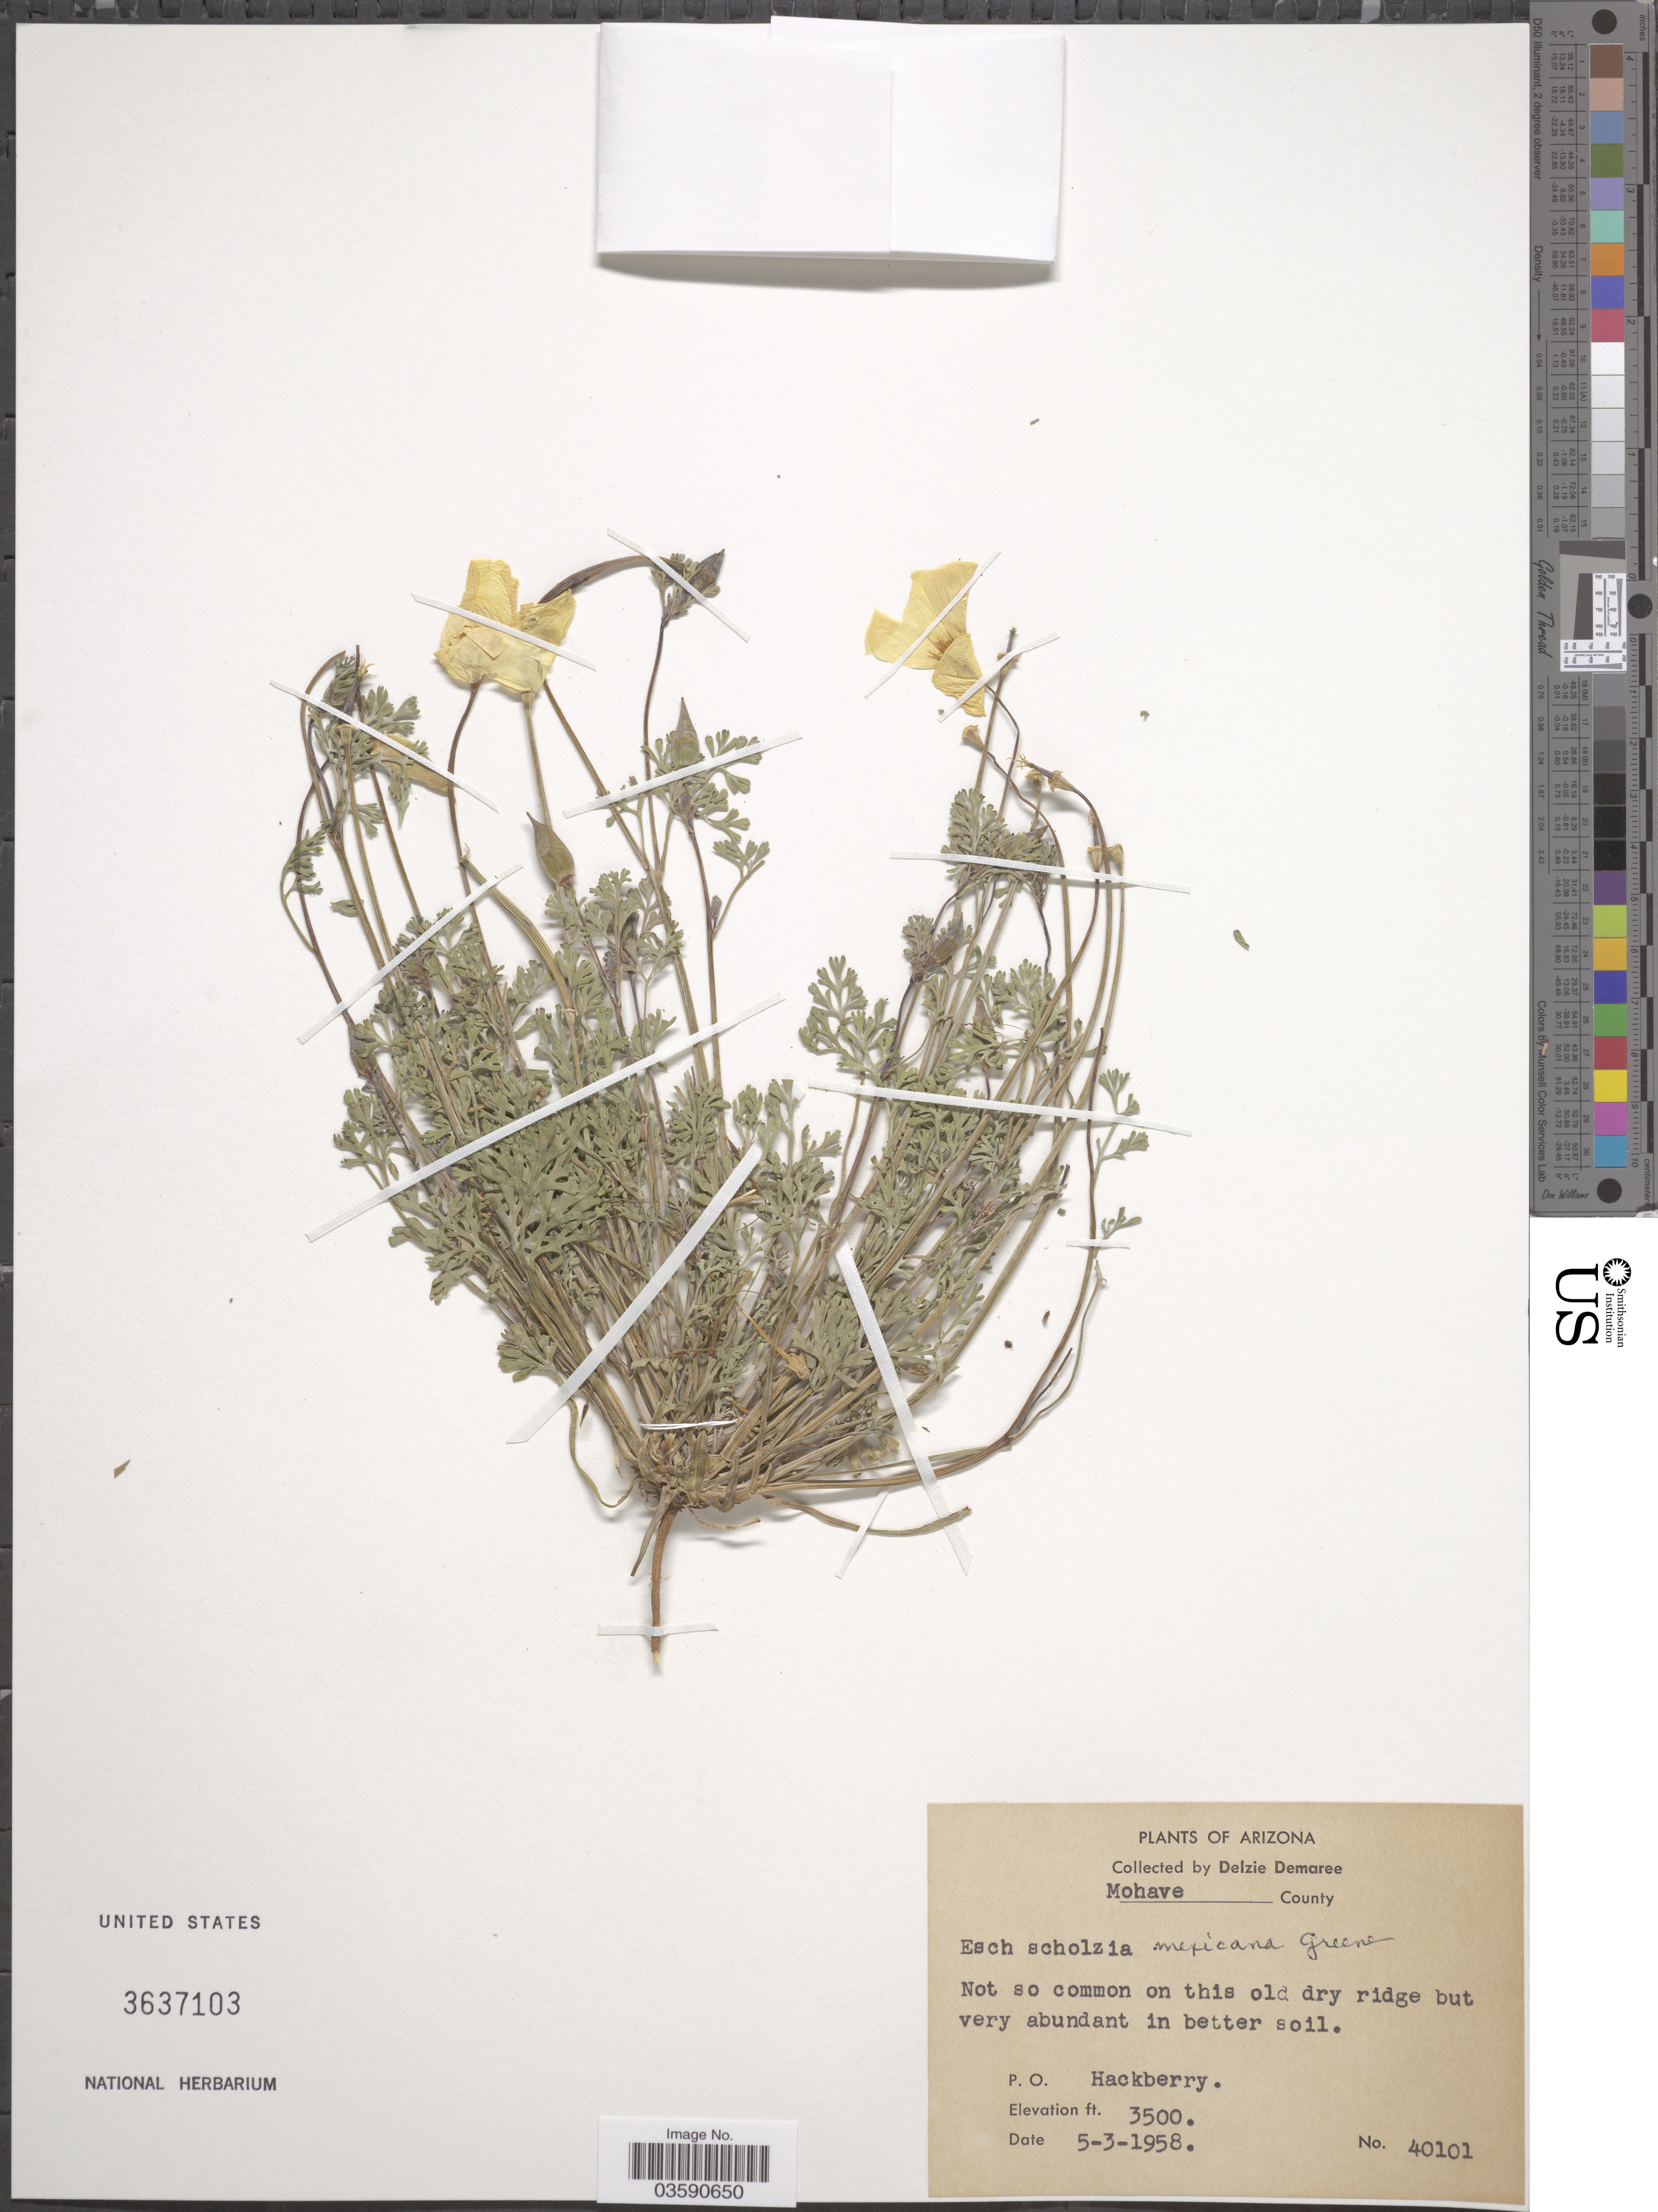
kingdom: Plantae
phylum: Tracheophyta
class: Magnoliopsida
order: Ranunculales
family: Papaveraceae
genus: Eschscholzia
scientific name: Eschscholzia mexicana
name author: Greene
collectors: D. Demaree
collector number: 40101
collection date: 1958-05-03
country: United States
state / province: Arizona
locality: Mohave County. P.O. Hackberry.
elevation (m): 1067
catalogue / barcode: US 3637103